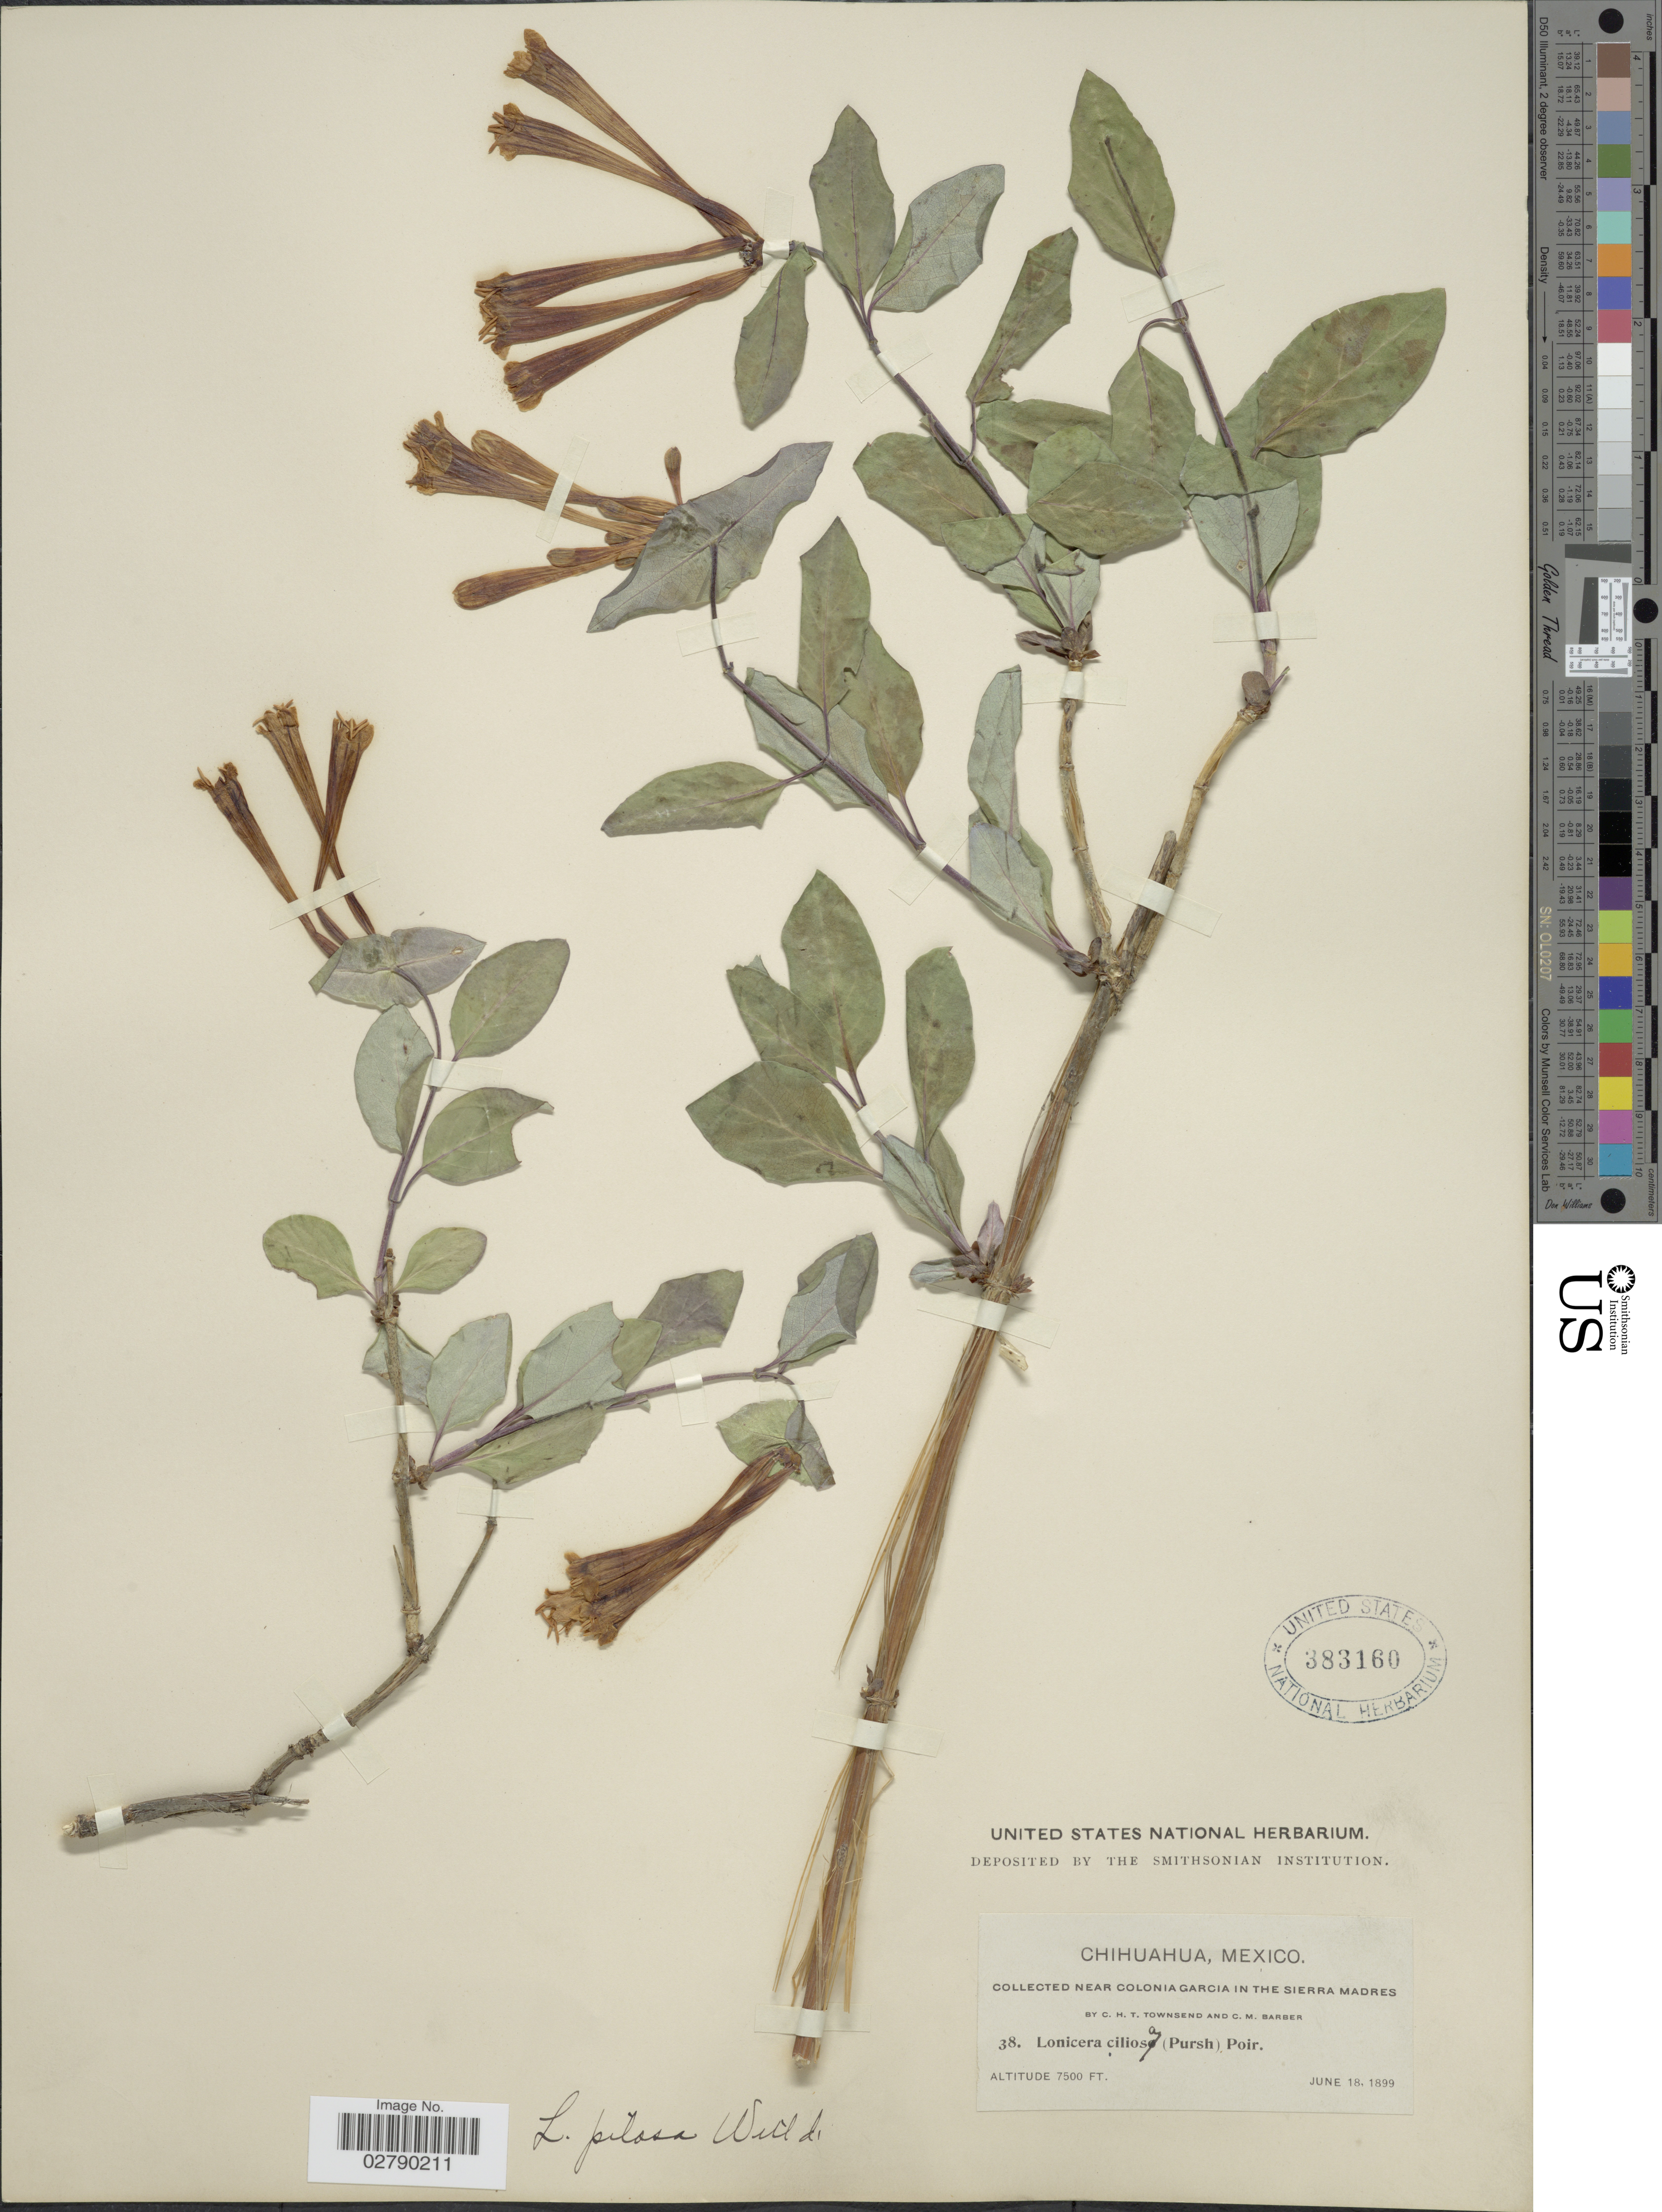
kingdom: Plantae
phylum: Tracheophyta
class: Magnoliopsida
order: Dipsacales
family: Caprifoliaceae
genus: Lonicera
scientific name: Lonicera pilosa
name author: Willd. ex Kunth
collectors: C. H. T. Townsend & C. Barber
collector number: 38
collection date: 1899-06-18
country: Mexico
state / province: Chihuahua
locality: Near Colonia Garcia in the Sierra Madres.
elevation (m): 2286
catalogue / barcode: US 383160